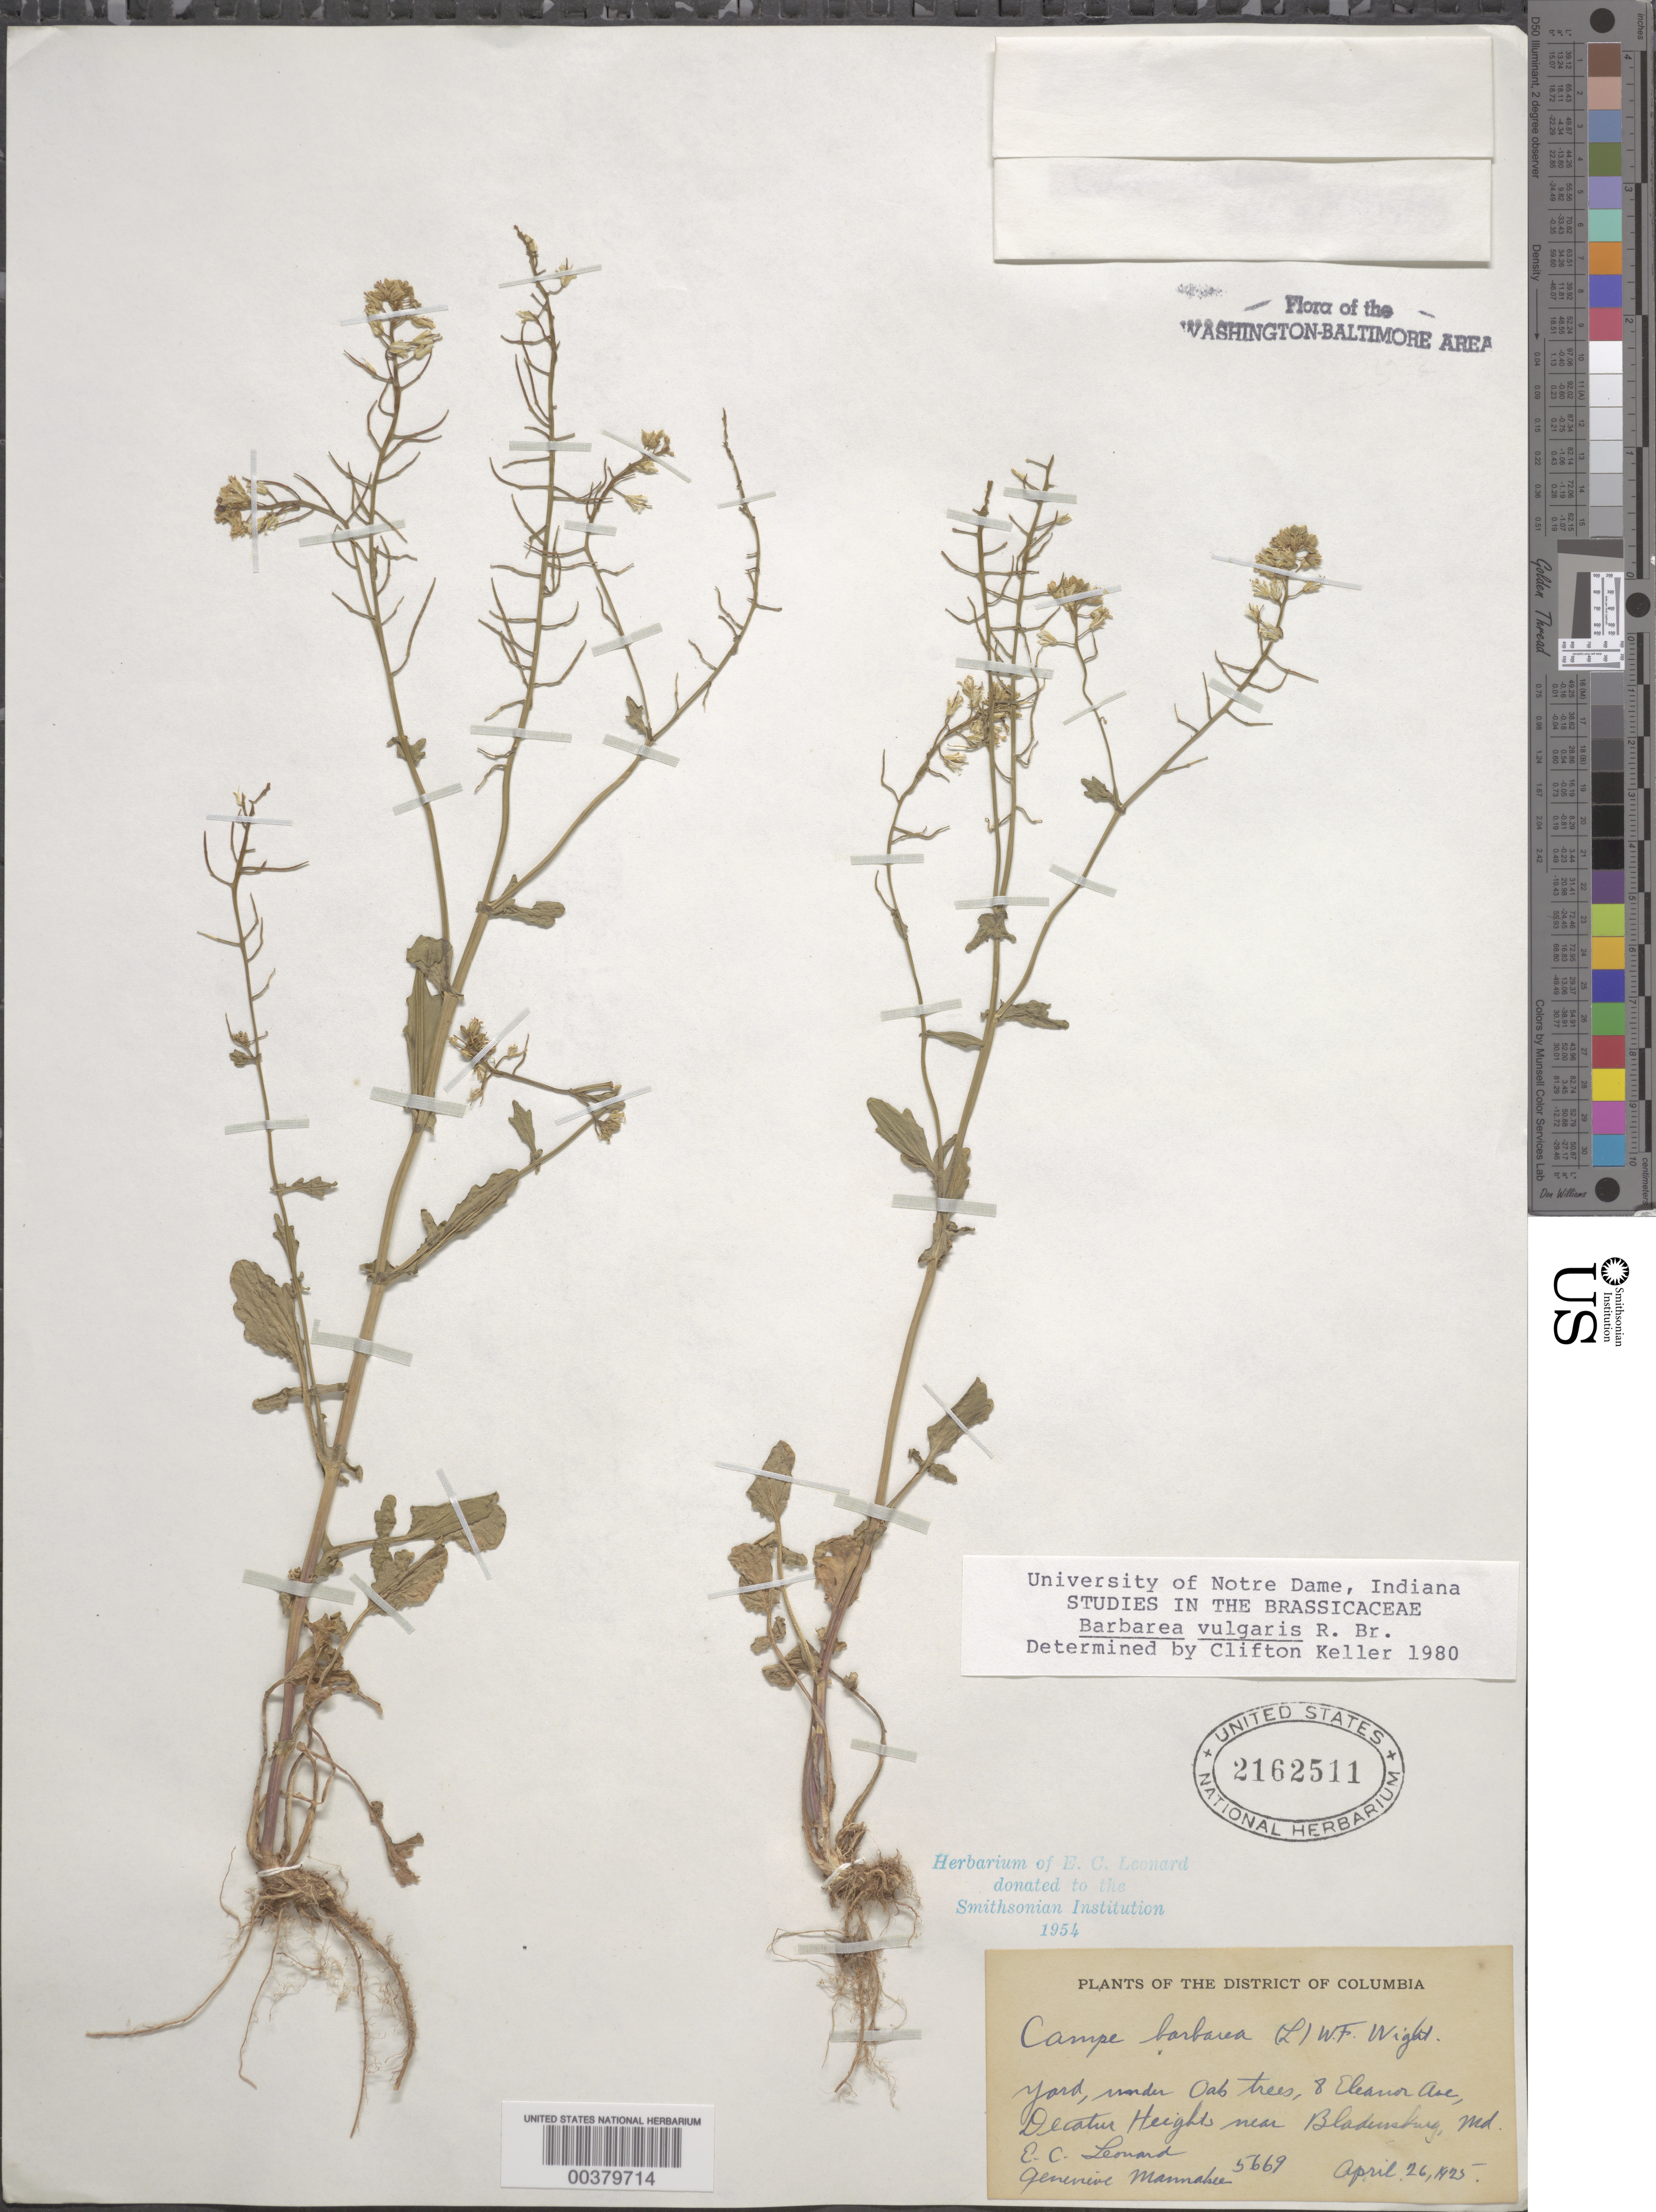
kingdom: Plantae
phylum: Tracheophyta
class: Magnoliopsida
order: Brassicales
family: Brassicaceae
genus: Barbarea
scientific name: Barbarea vulgaris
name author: W.T. Aiton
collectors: E. C. Leonard & G. Mannahee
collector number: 5669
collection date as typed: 26 Apr 1925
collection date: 1925-04-26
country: United States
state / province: Maryland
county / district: Prince George's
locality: Decatur Heights, Bladensburg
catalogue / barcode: US 2162511